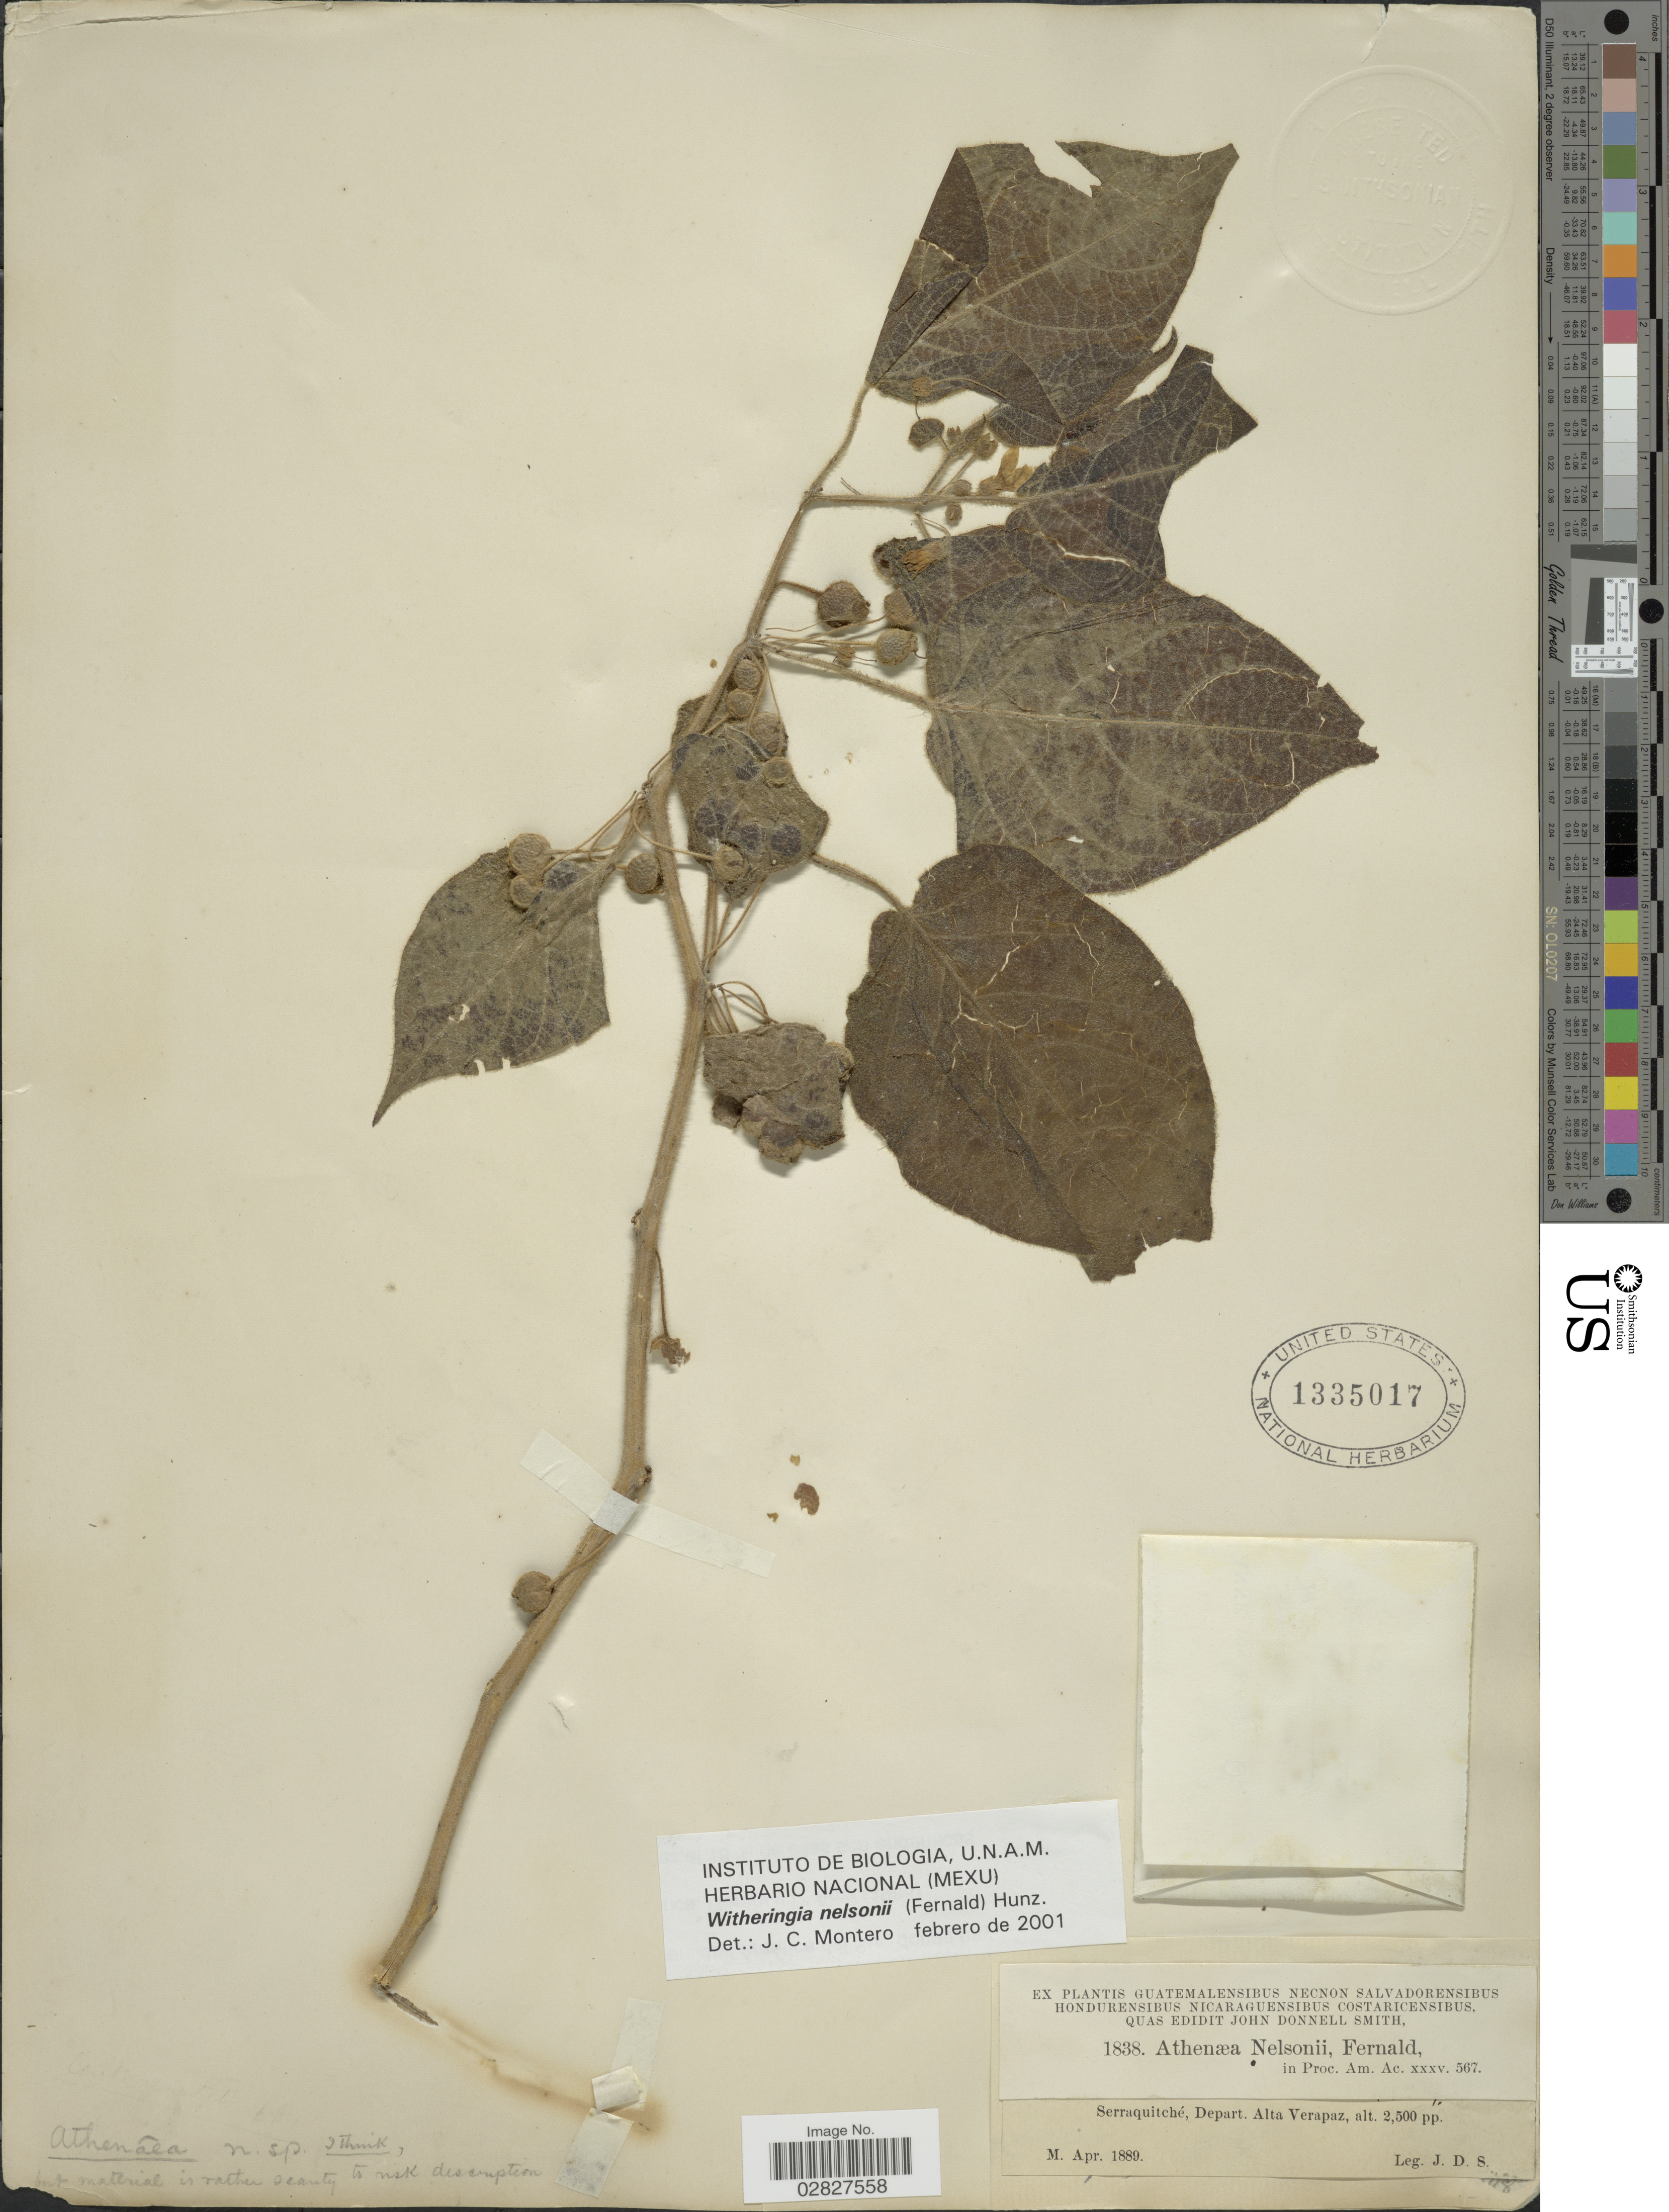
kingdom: Plantae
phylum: Tracheophyta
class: Magnoliopsida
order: Solanales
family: Solanaceae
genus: Witheringia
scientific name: Witheringia nelsonii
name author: (Fernald) Hunz.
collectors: J. Donnell Smith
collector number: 1838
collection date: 1889-04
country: Guatemala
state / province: Alta Verapaz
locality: Serraquitché, Depart. Alta Verapaz.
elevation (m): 762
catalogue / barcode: US 1335017